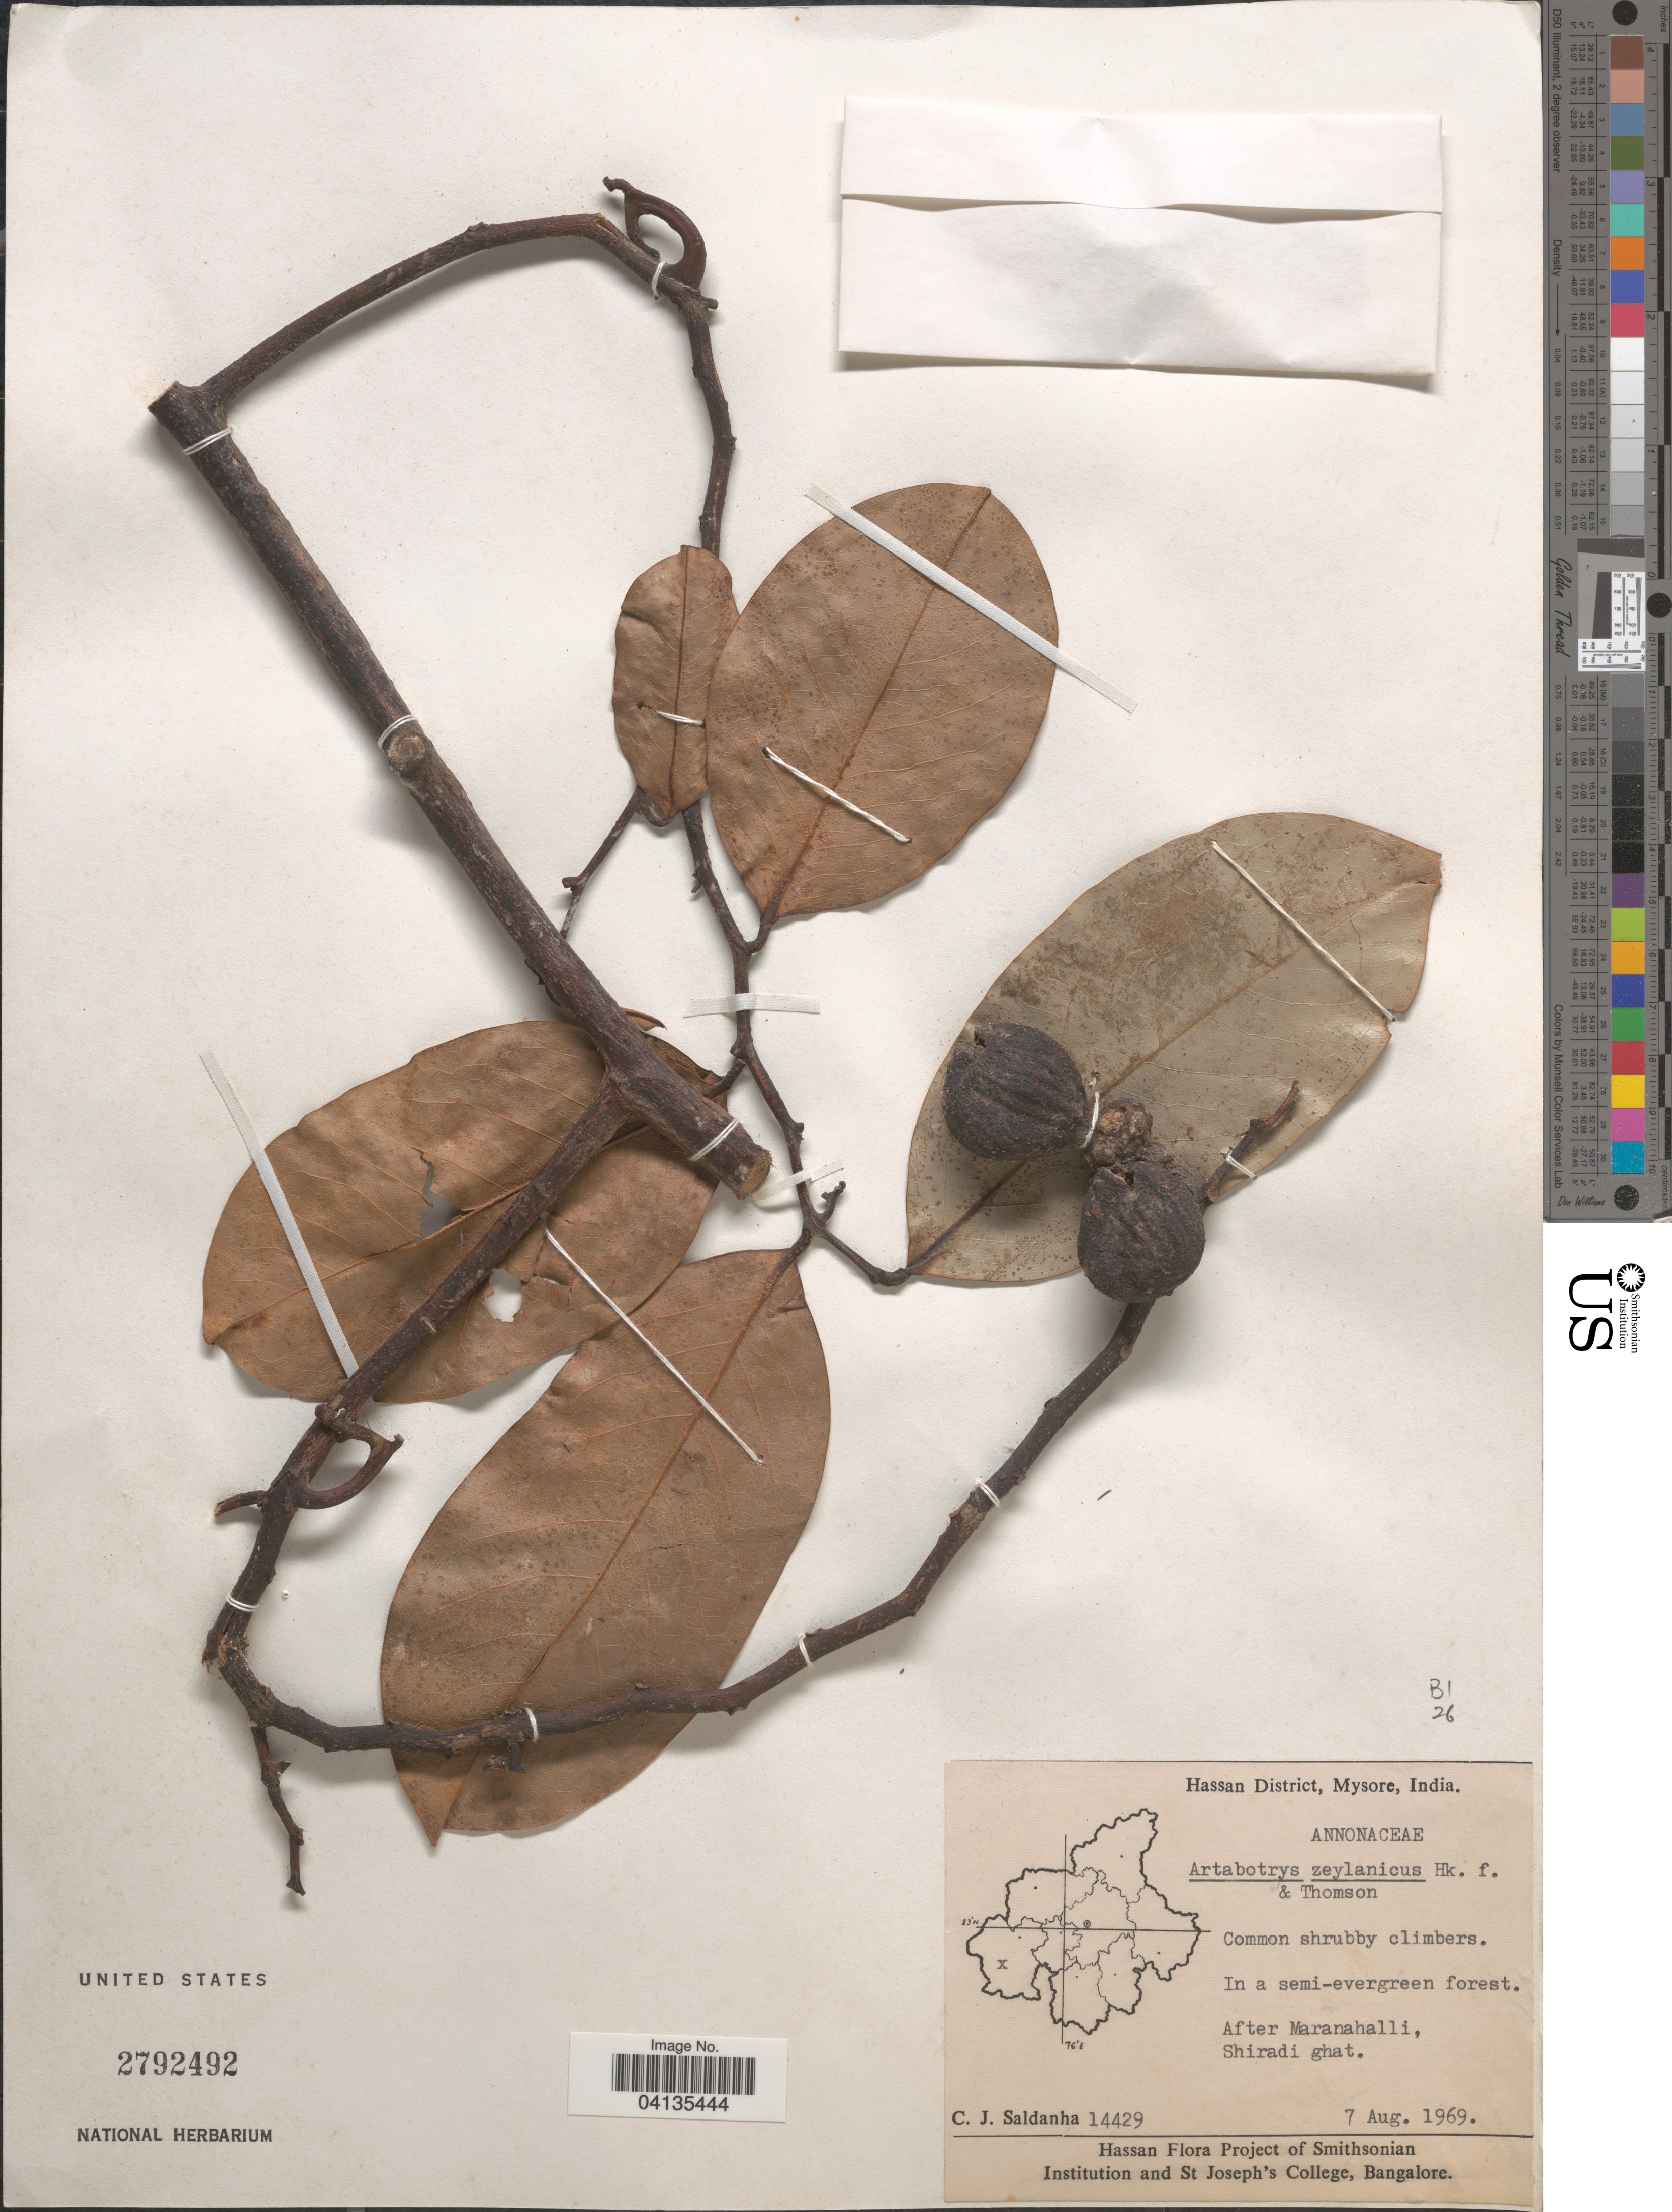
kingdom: Plantae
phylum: Tracheophyta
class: Magnoliopsida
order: Magnoliales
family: Annonaceae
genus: Artabotrys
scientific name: Artabotrys zeylanicus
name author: Hook. f. & Thomson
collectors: C. J. Saldanha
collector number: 14429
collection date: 1969-08-07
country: India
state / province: Karnataka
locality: Hassan District, Mysore. After Maranahalli, Shiradi ghat.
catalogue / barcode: US 2792492